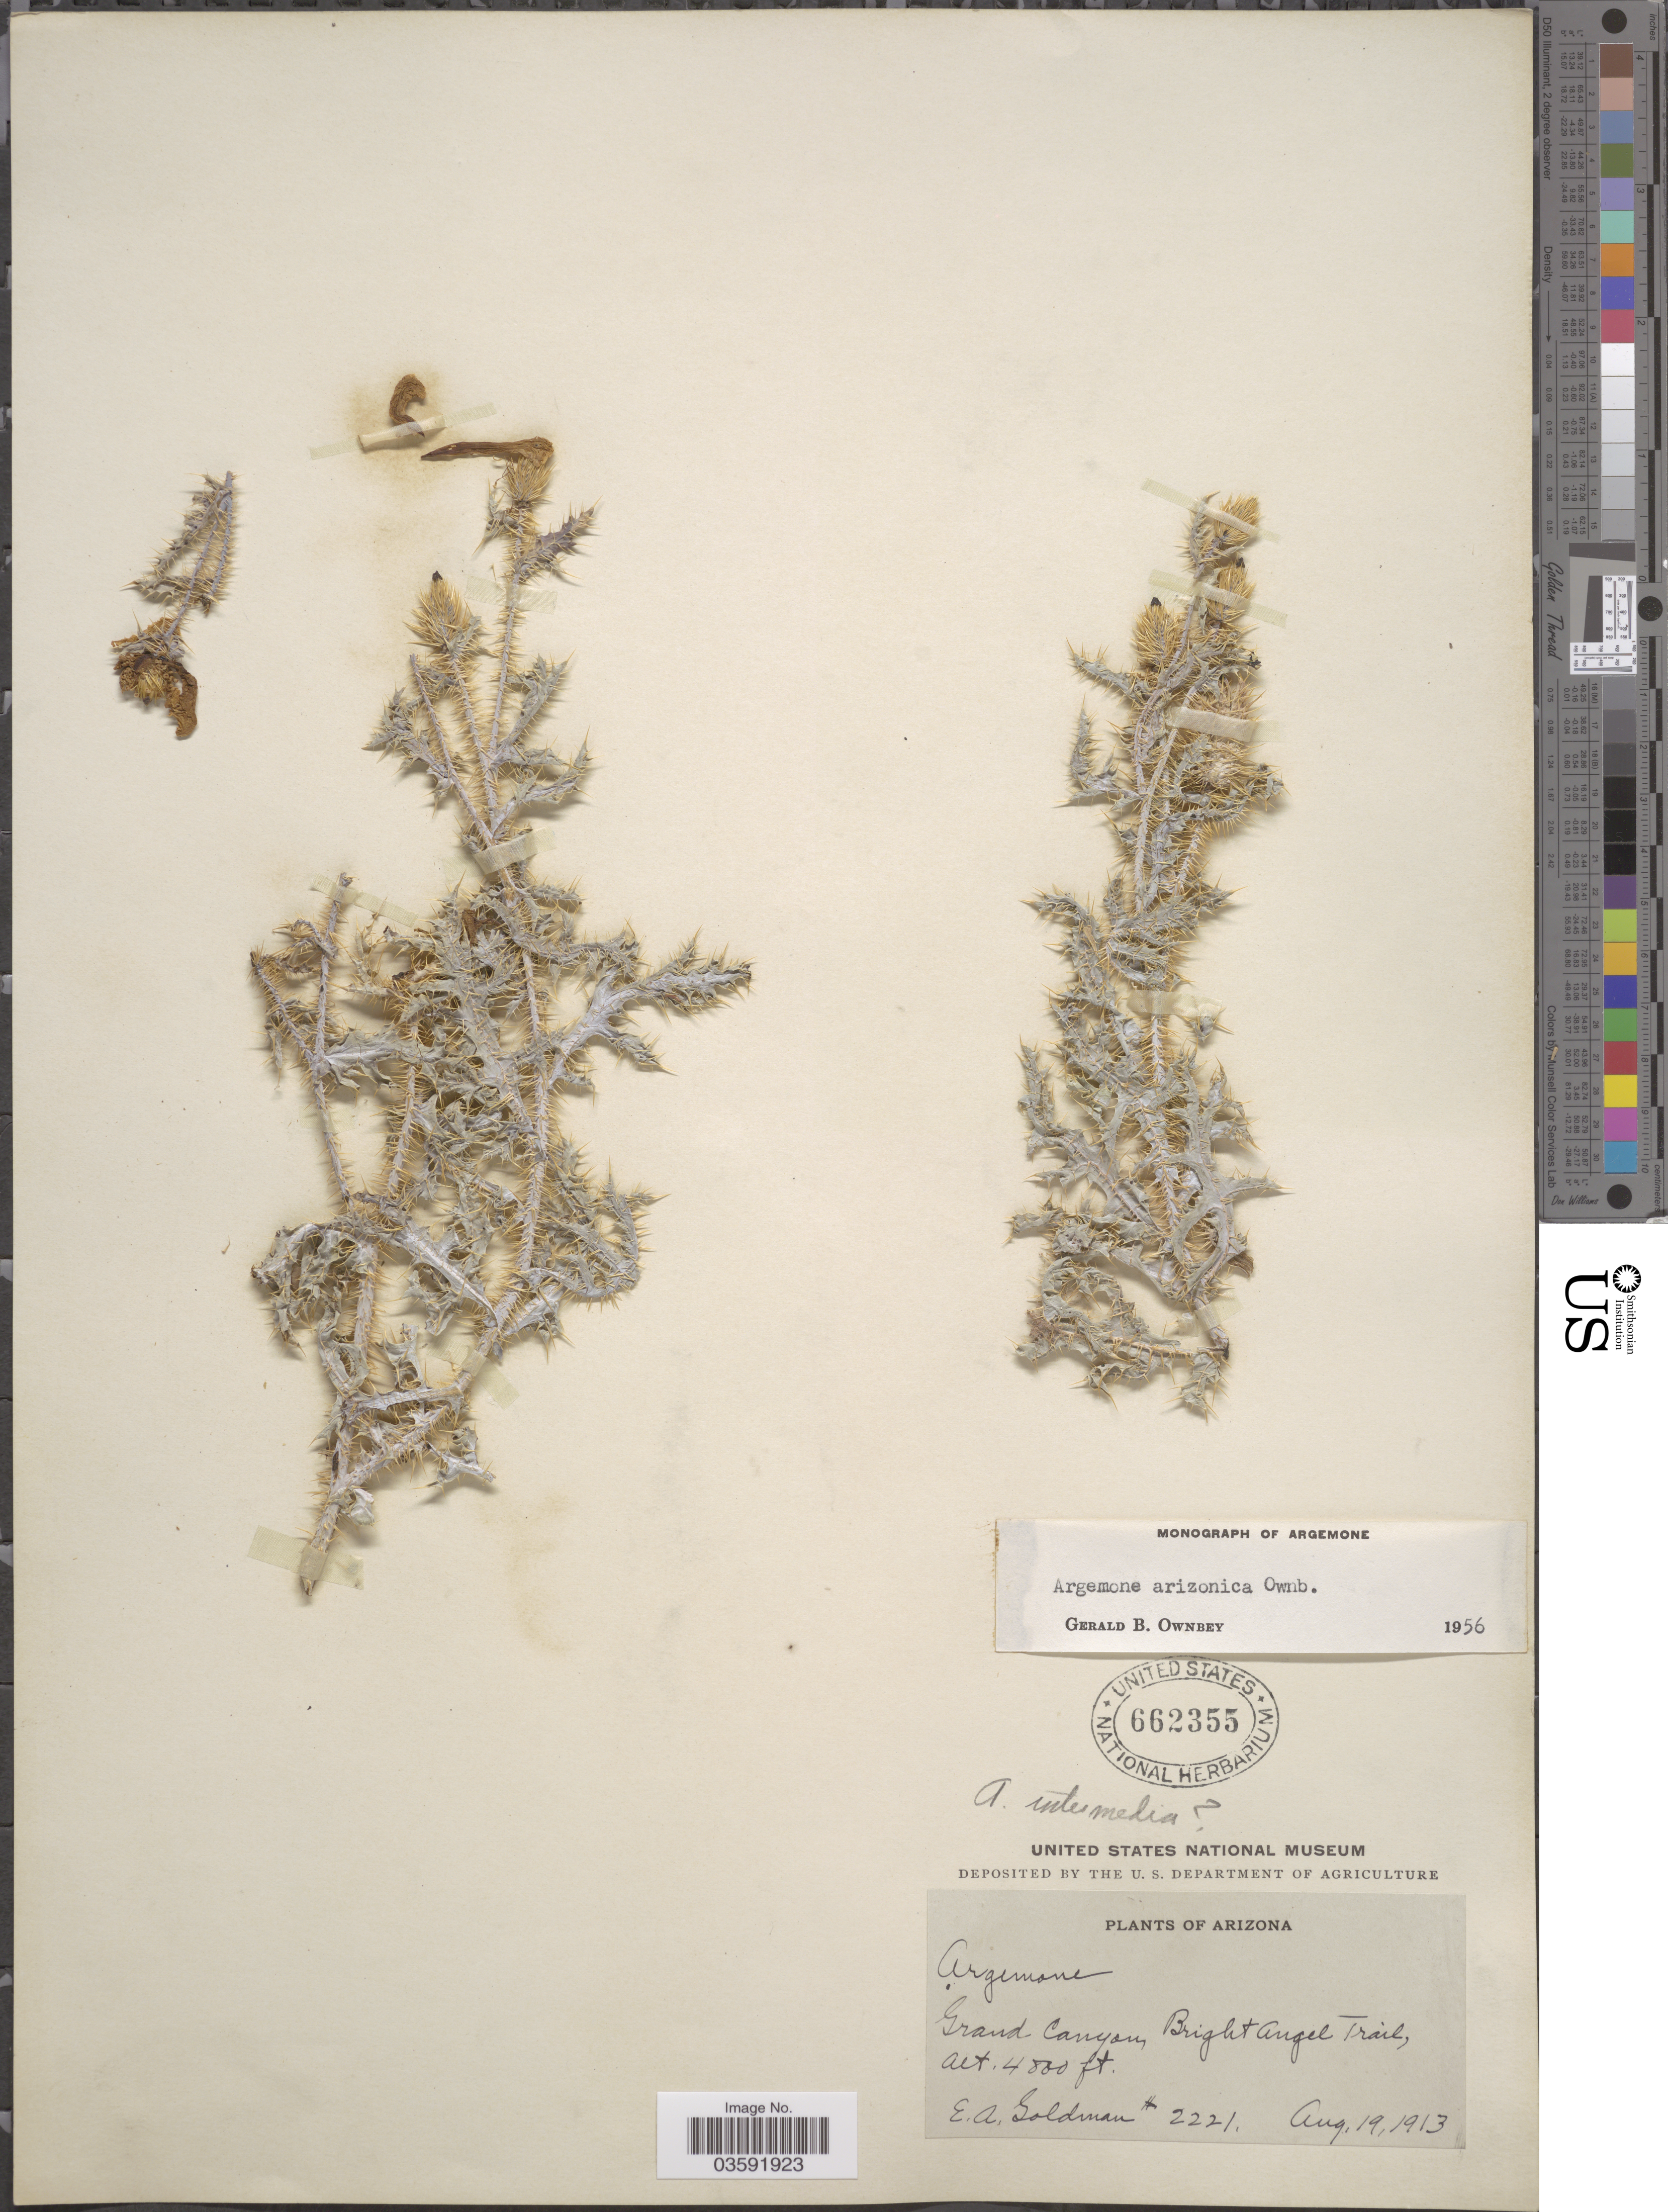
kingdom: Plantae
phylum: Tracheophyta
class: Magnoliopsida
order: Ranunculales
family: Papaveraceae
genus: Argemone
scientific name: Argemone arizonica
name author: G.B. Ownbey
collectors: E. A. Goldman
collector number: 2221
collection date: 1913-08-19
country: United States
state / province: Arizona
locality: Grand Canyon, Bright Angel Trail.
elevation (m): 1463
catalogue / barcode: US 662355